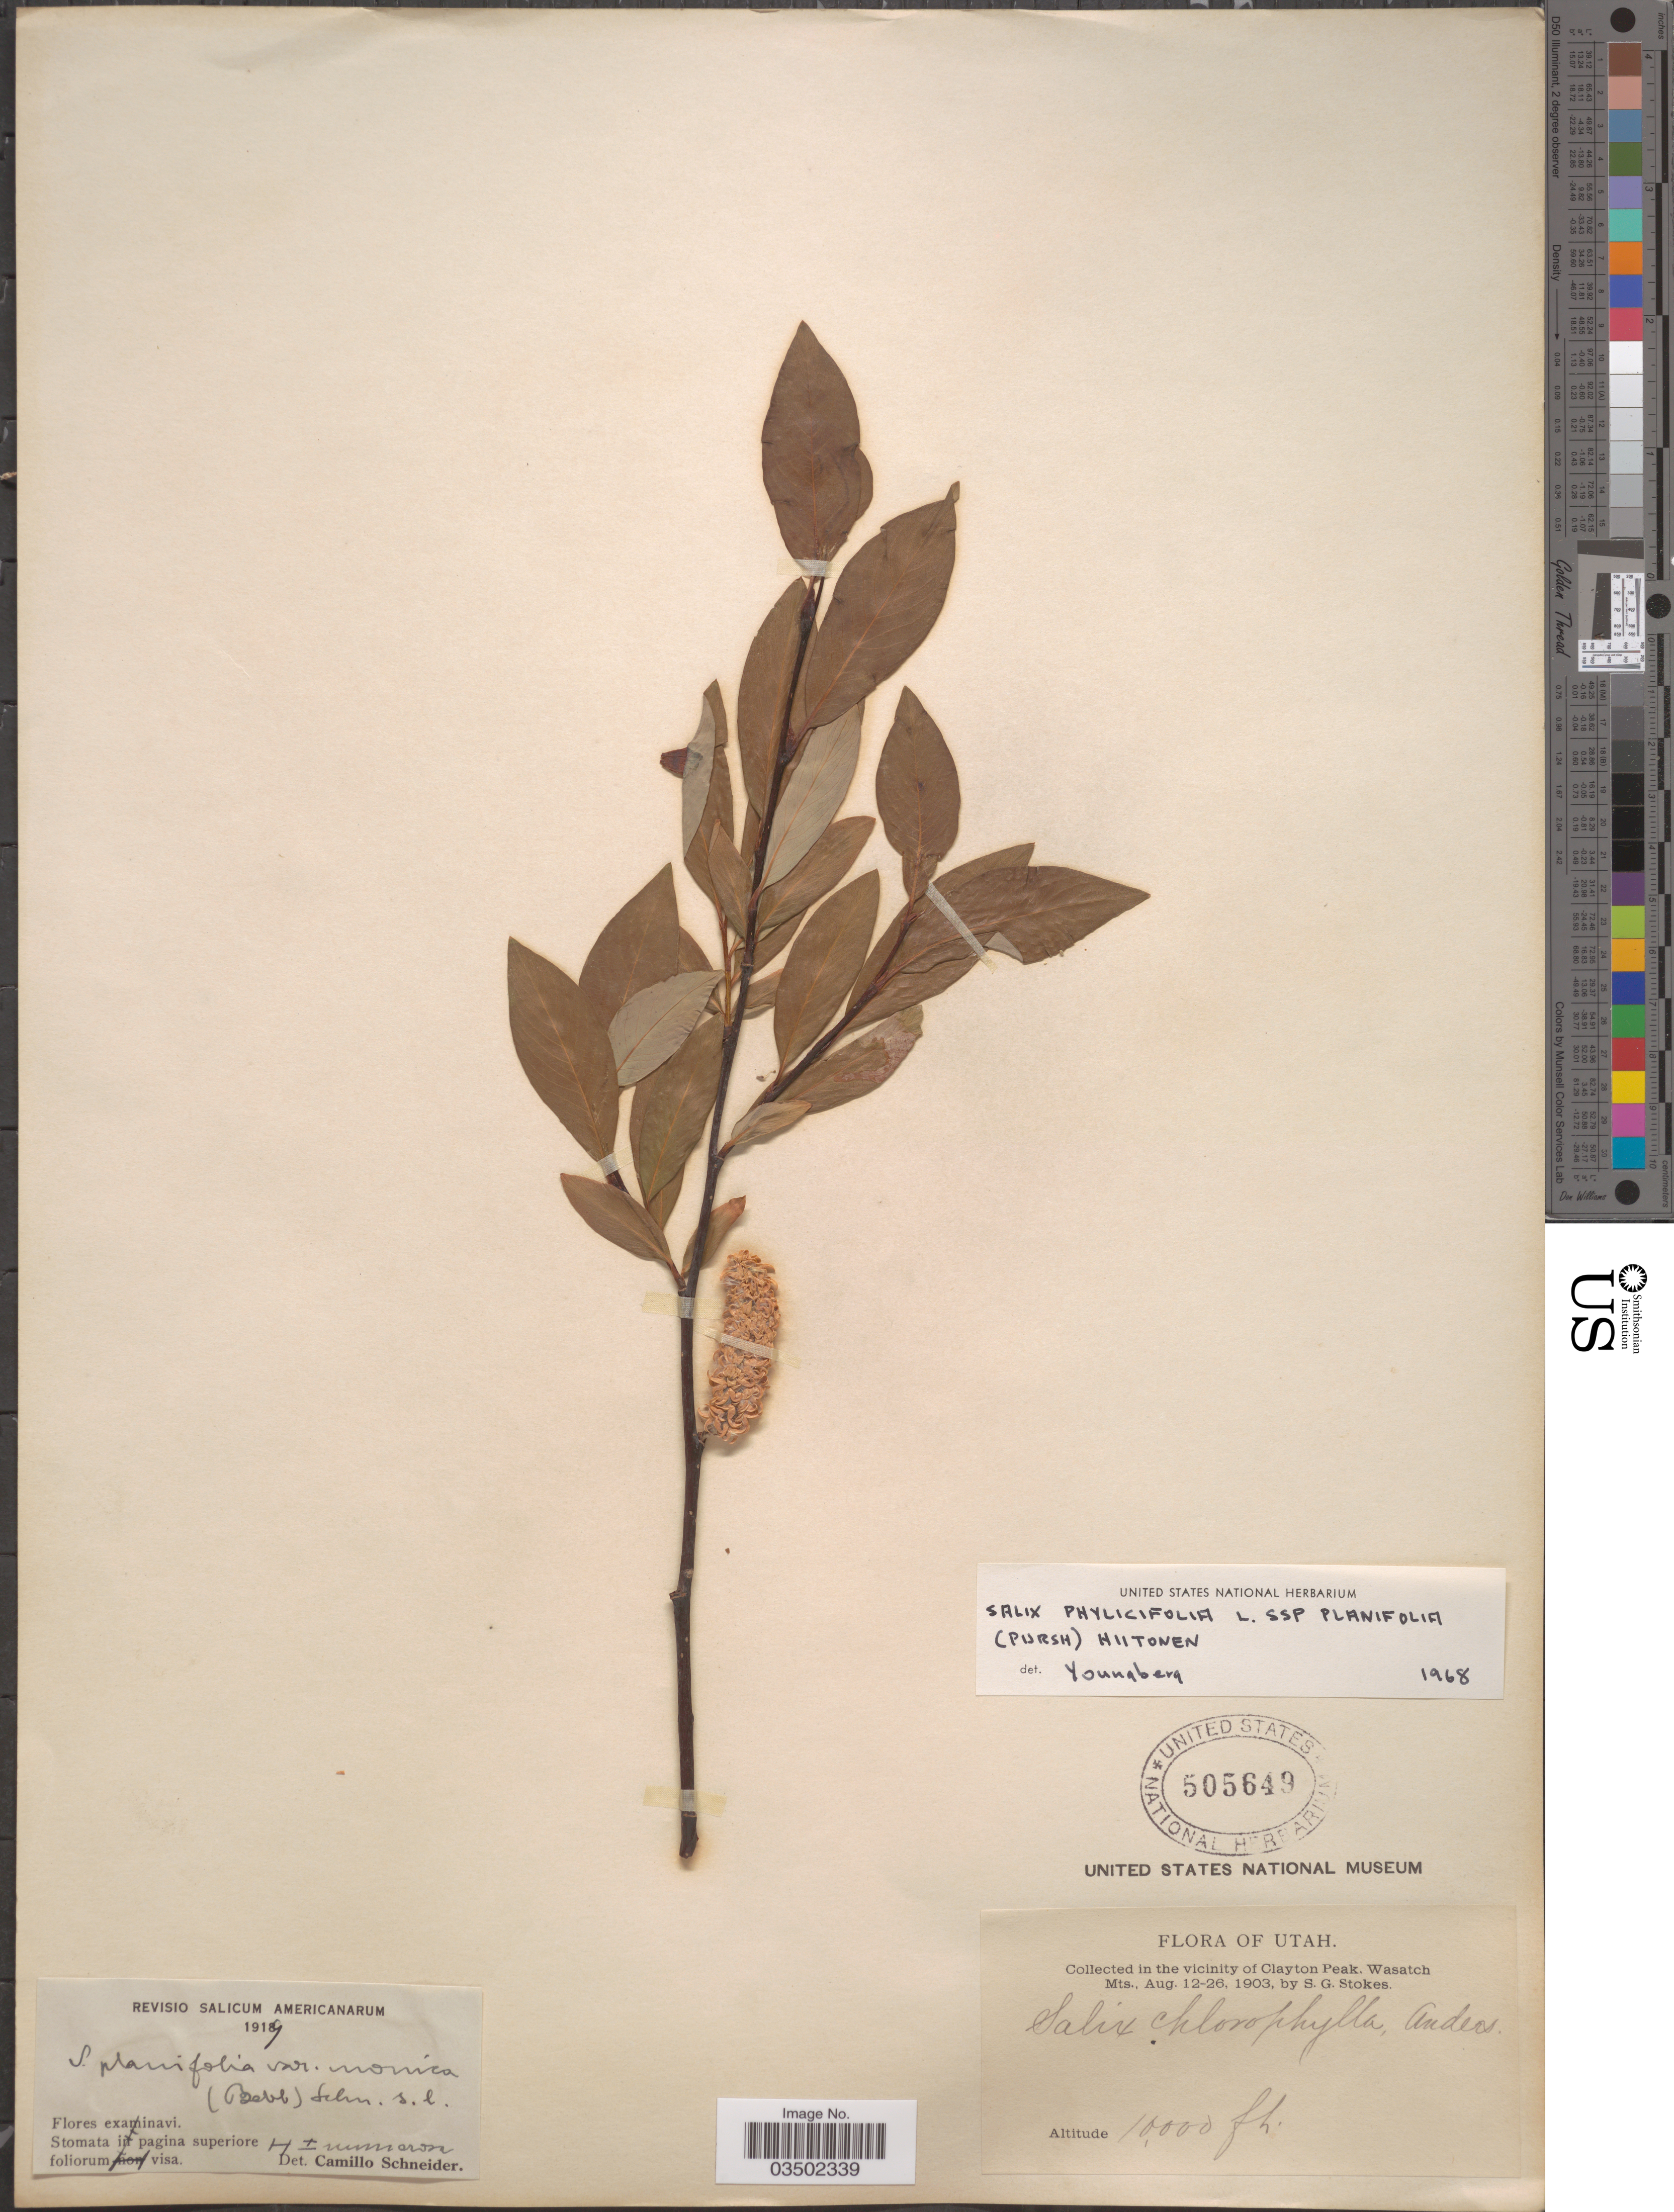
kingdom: Plantae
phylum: Tracheophyta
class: Magnoliopsida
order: Malpighiales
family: Salicaceae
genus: Salix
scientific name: Salix planifolia var. monica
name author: (Bebb) C.K. Schneid.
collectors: S. G. Stokes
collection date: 1903-08-12/1903-08-26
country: United States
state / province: Utah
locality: In the vicinity of Clayton Peak, Wasatch Mts.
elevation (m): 3048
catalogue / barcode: US 505649